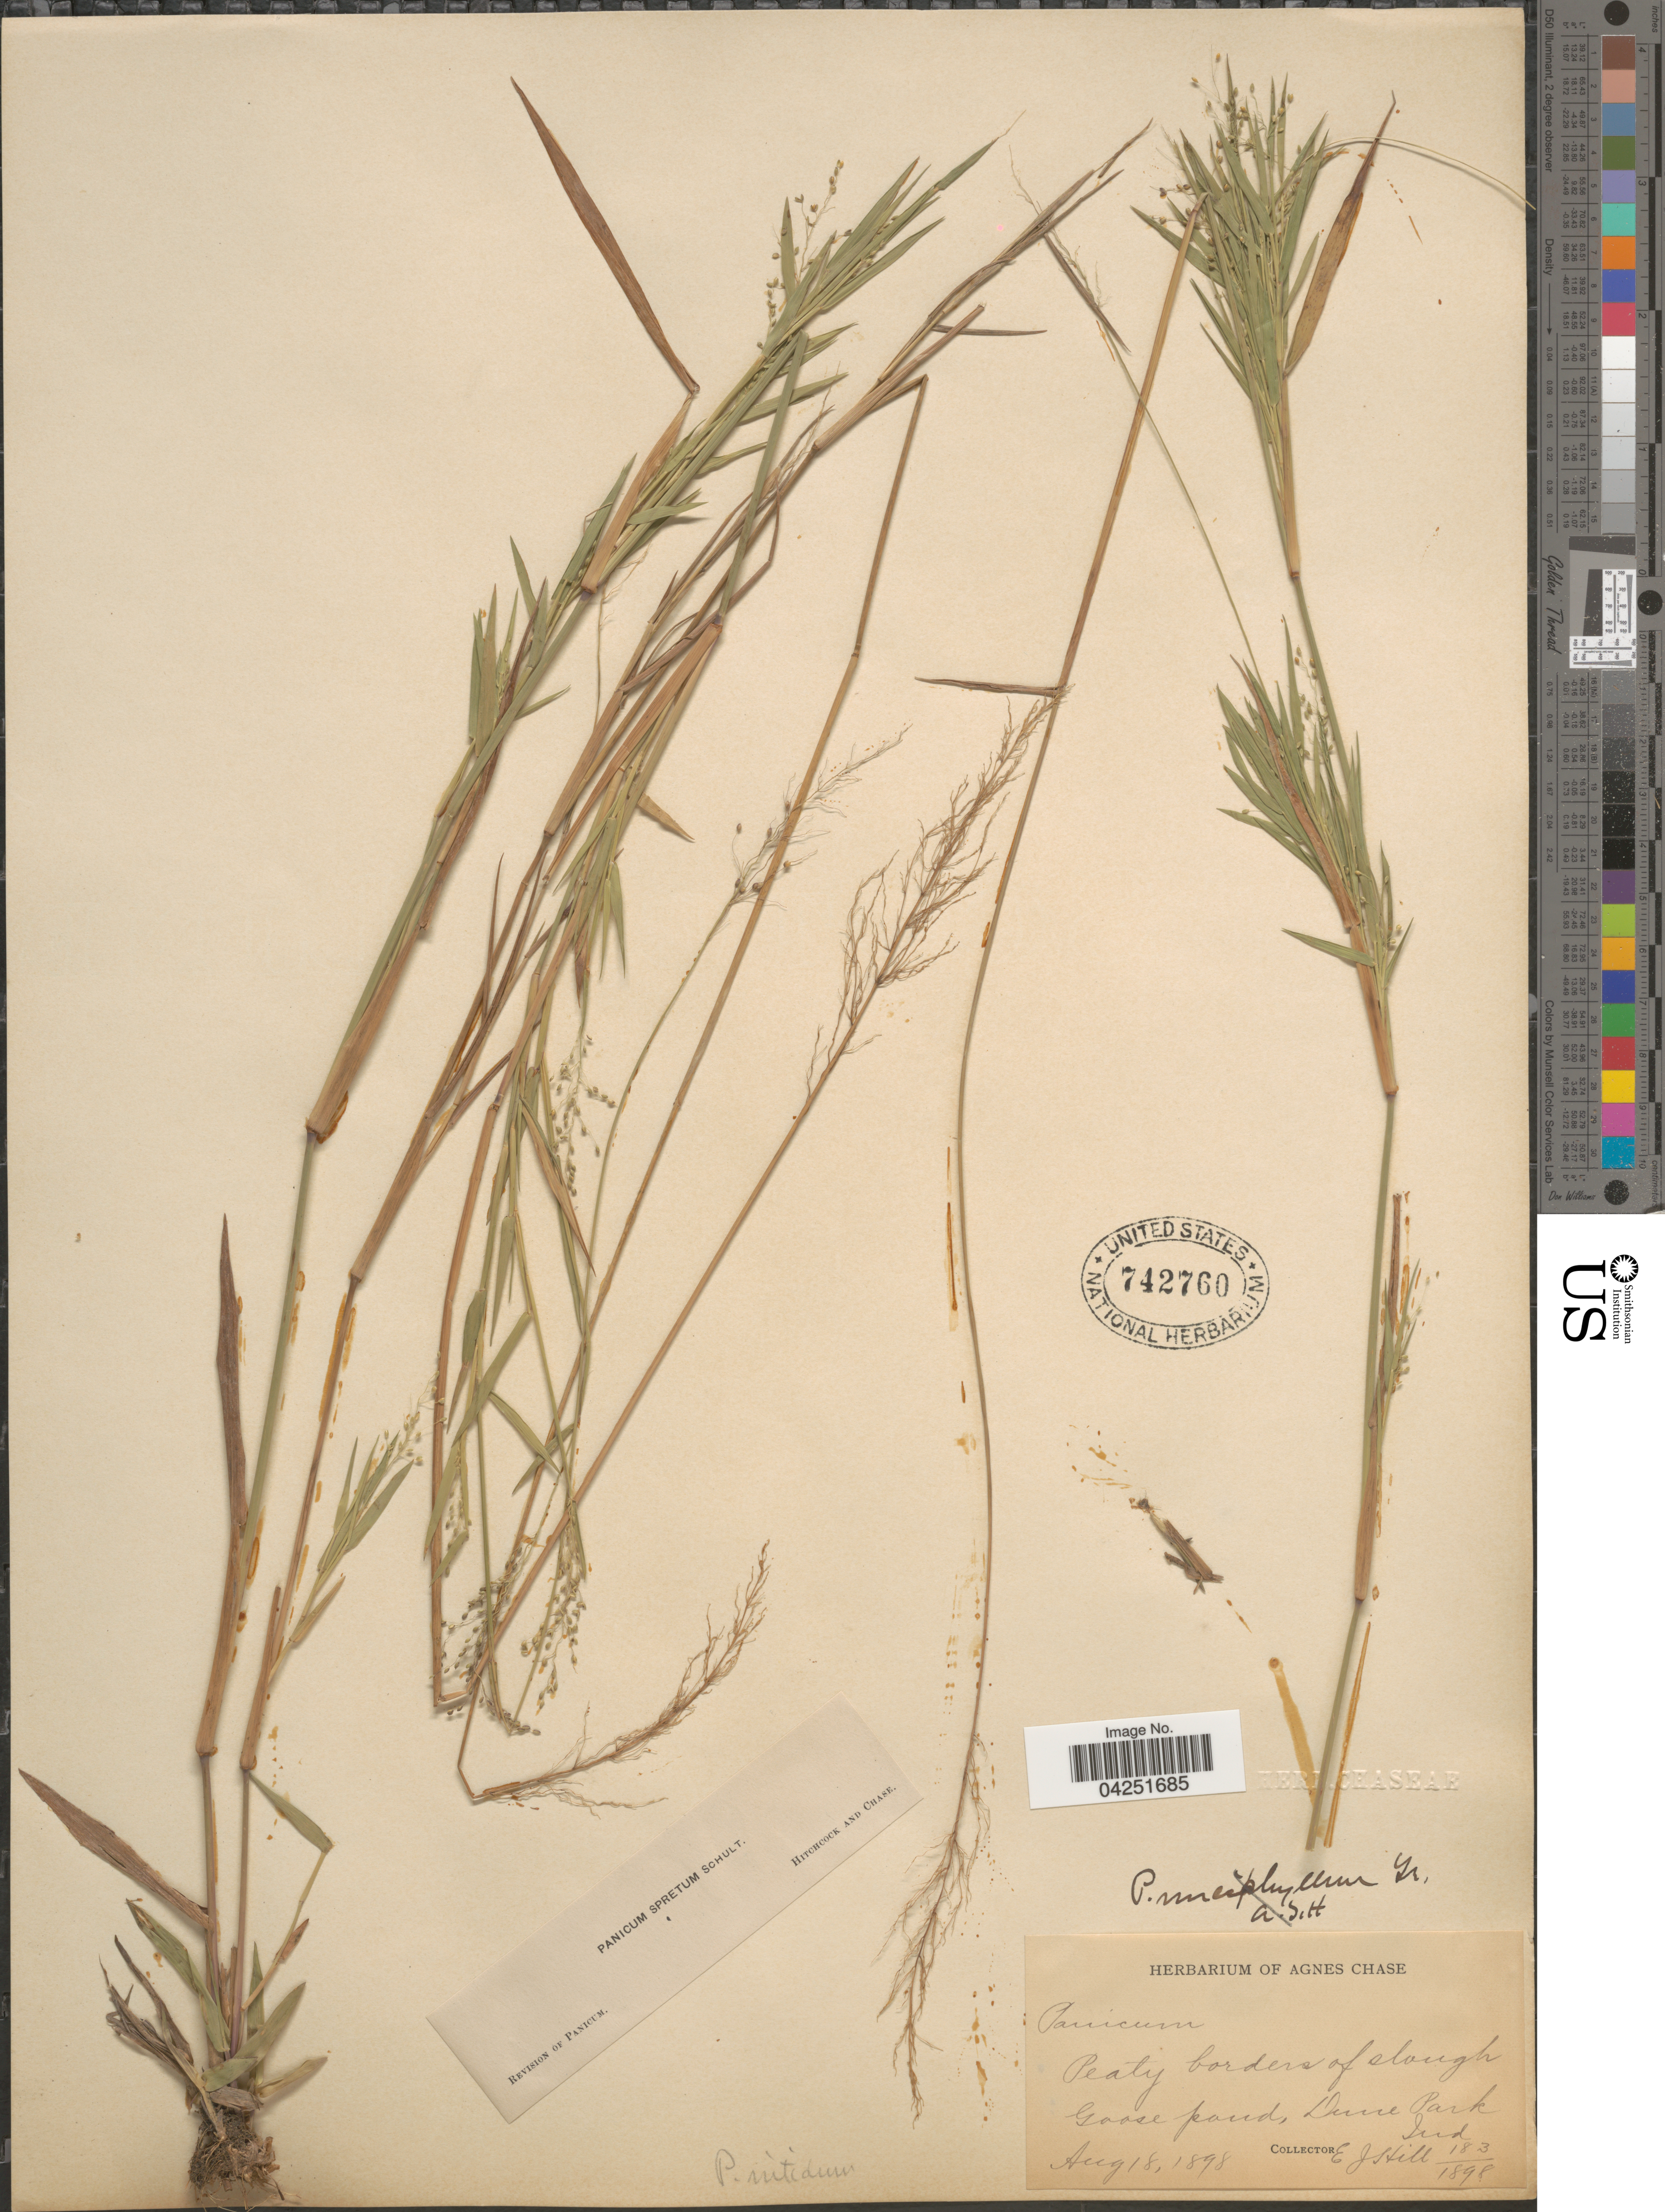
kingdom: Plantae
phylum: Tracheophyta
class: Liliopsida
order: Poales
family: Poaceae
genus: Dichanthelium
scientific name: Dichanthelium acuminatum var. densiflorum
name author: (Rand & Redfield) Gould & C.A. Clark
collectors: E. J. Hill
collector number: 183/1898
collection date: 1898-08-18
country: United States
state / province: Indiana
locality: Goose pond, Dune Park.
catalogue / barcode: US 742760